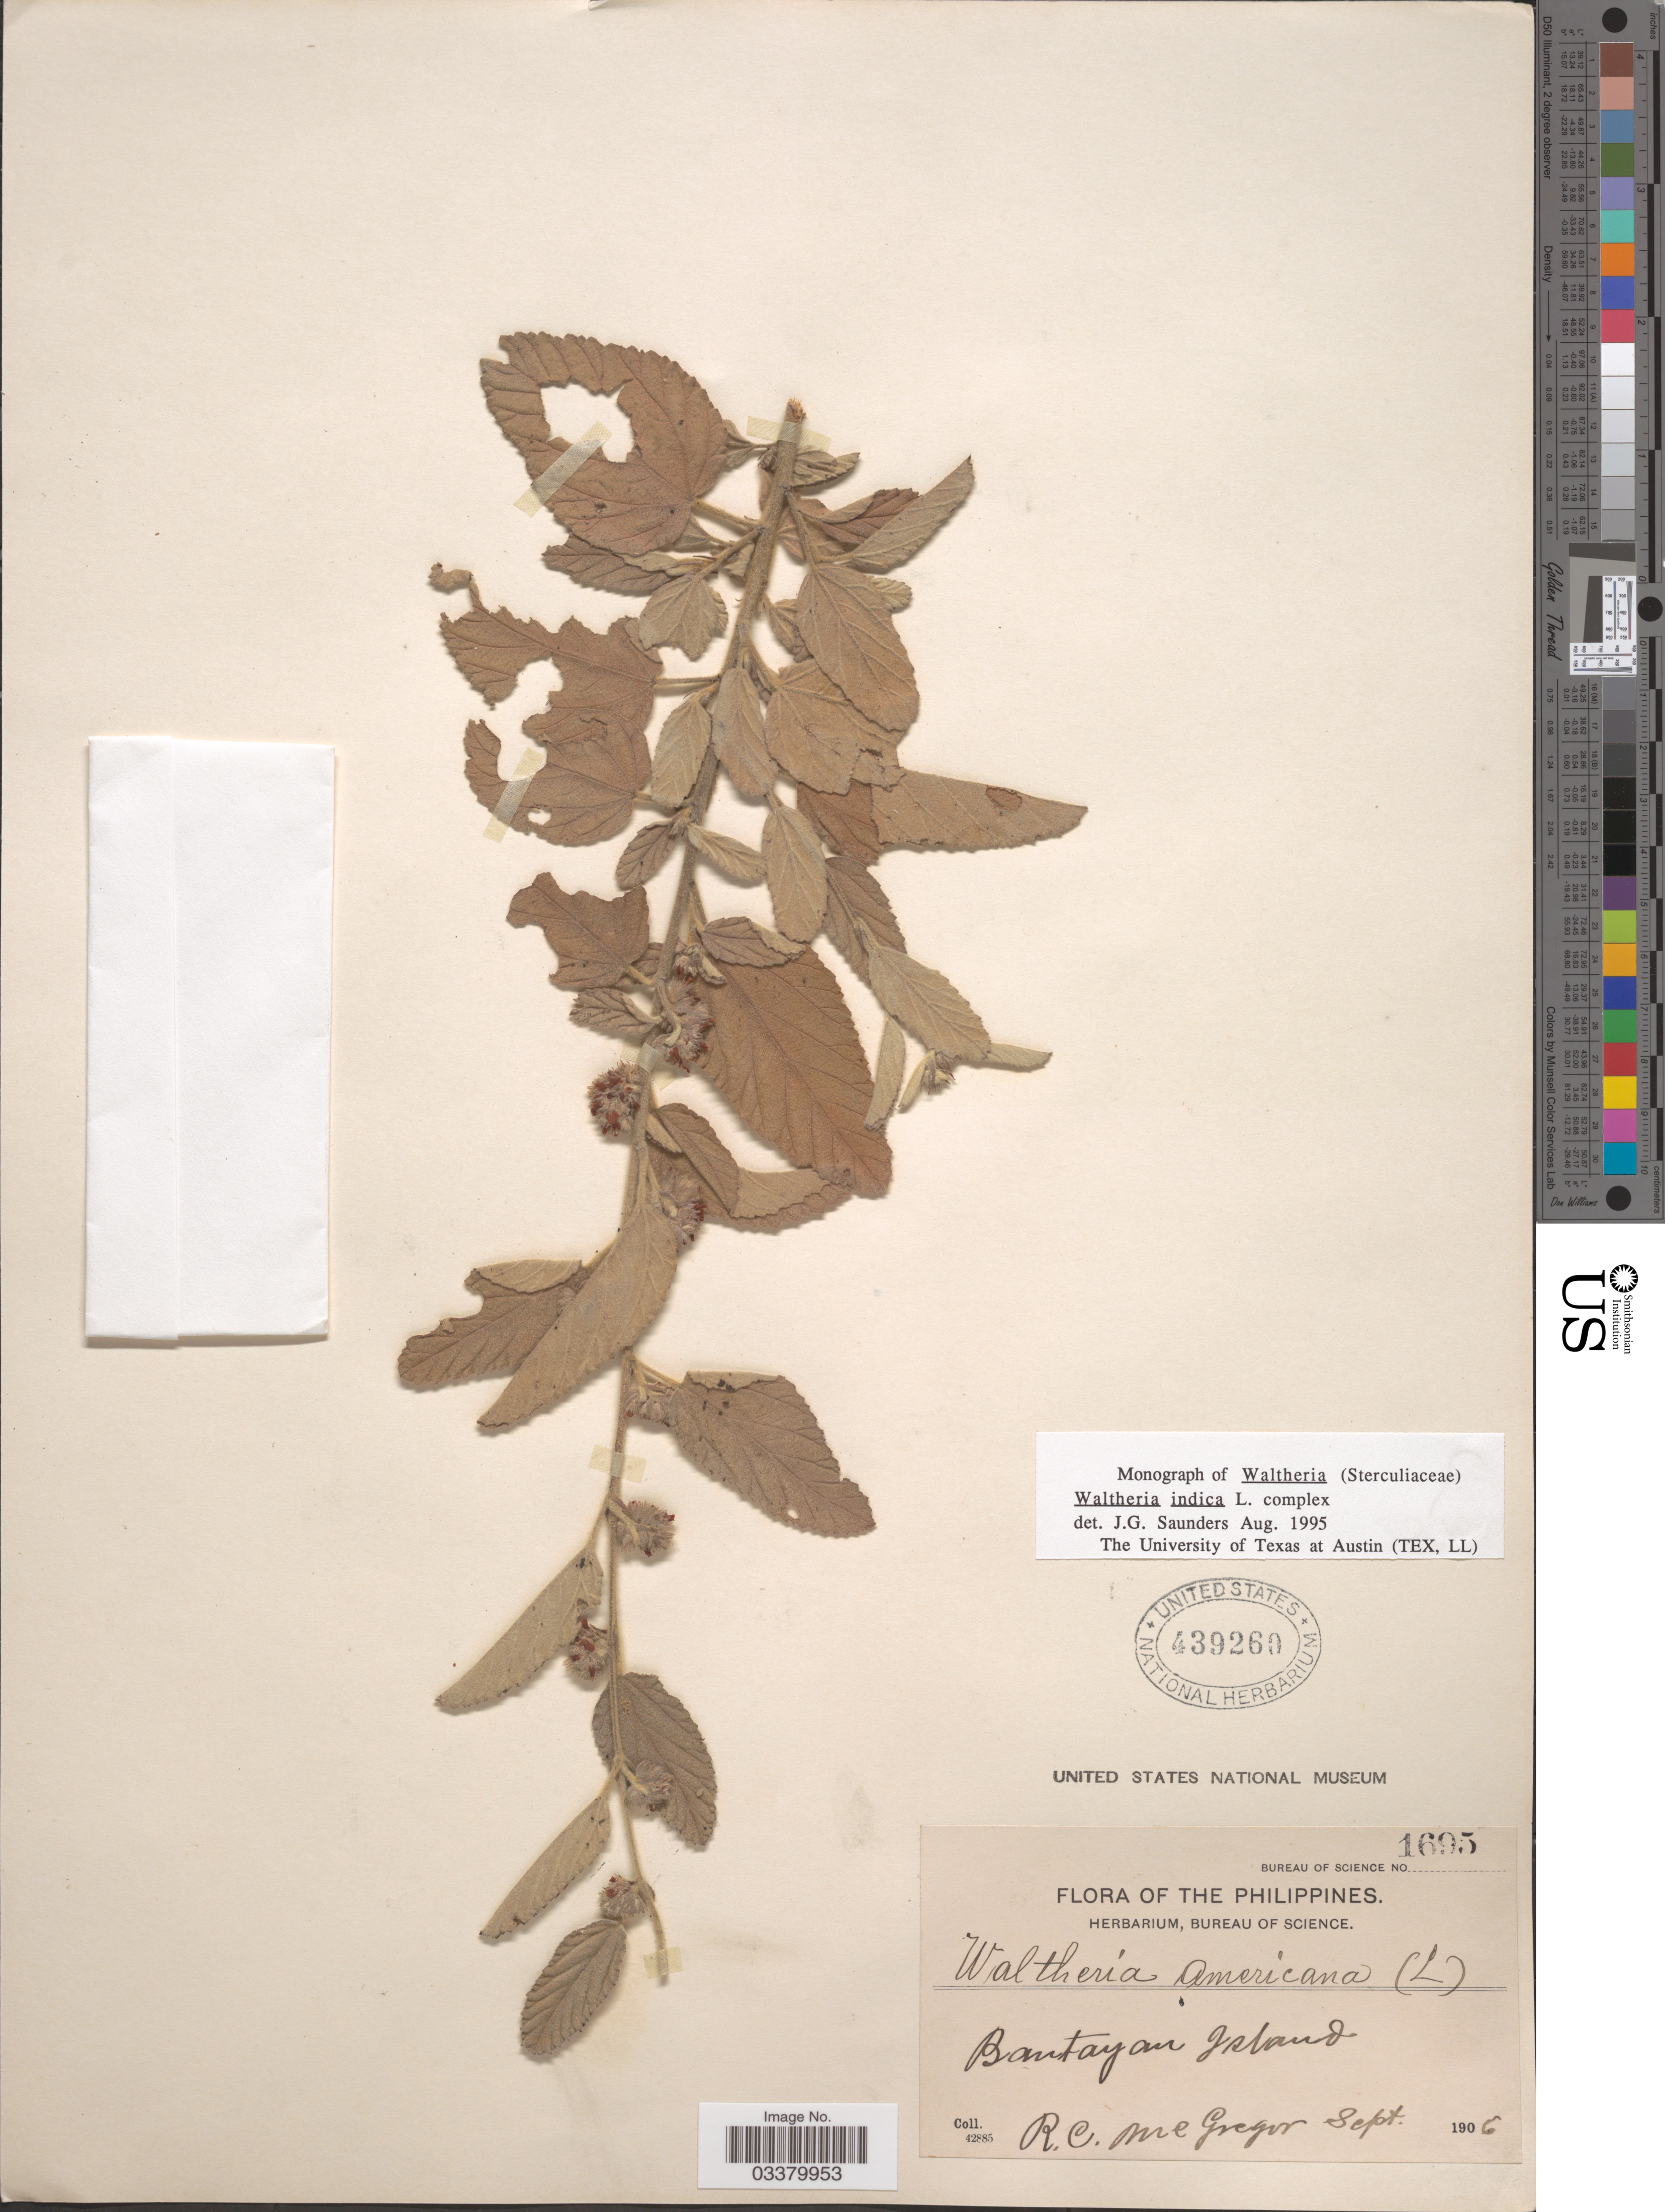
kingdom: Plantae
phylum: Tracheophyta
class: Magnoliopsida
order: Malvales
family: Malvaceae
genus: Waltheria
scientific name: Waltheria indica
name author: L.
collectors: R. C. McGregor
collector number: Bureau of Science 1695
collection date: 1906-09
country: Philippines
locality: Bantayan Island.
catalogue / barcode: US 439260